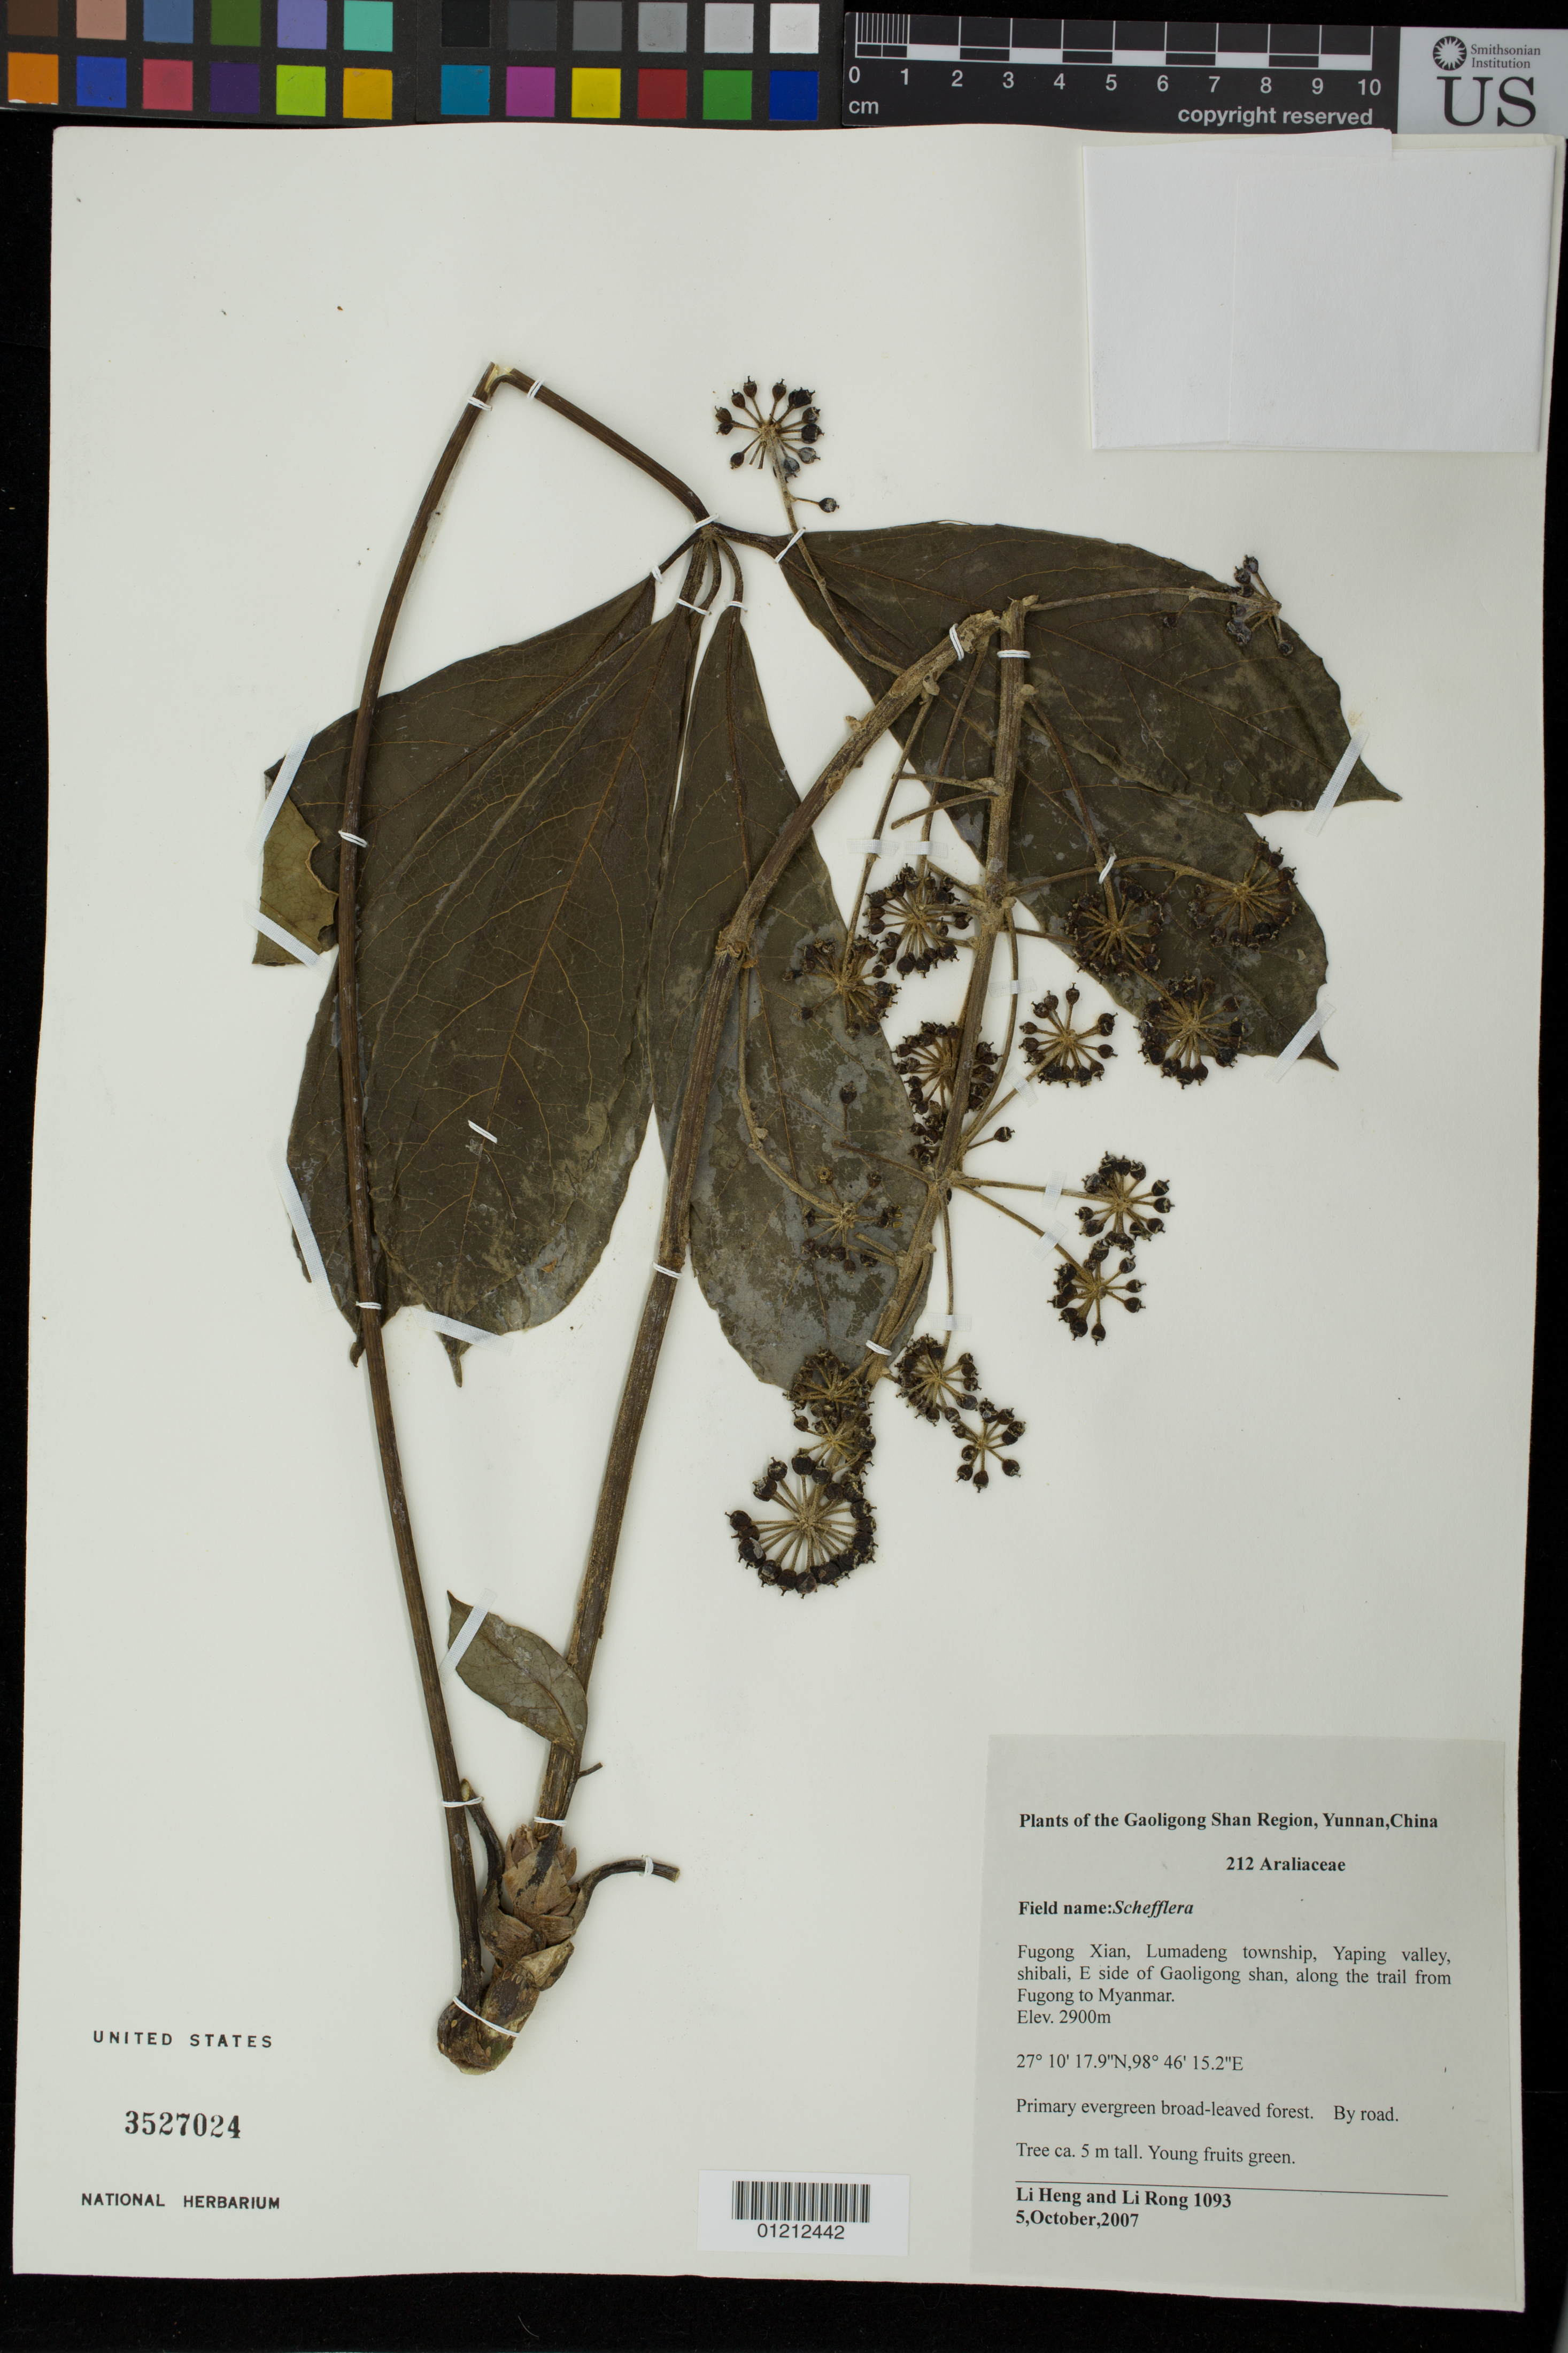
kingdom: Plantae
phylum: Tracheophyta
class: Magnoliopsida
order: Apiales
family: Araliaceae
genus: Schefflera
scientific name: Schefflera sp.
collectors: L. Heng & R. Li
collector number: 1093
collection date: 2007-10-05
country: China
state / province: Yunnan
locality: Fugong Xian, Lumadeng township, Yaping valley, shibali, E side of Gaoligong shan, along the trail from Fugong to Myanmar.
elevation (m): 2900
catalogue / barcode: US 3527024